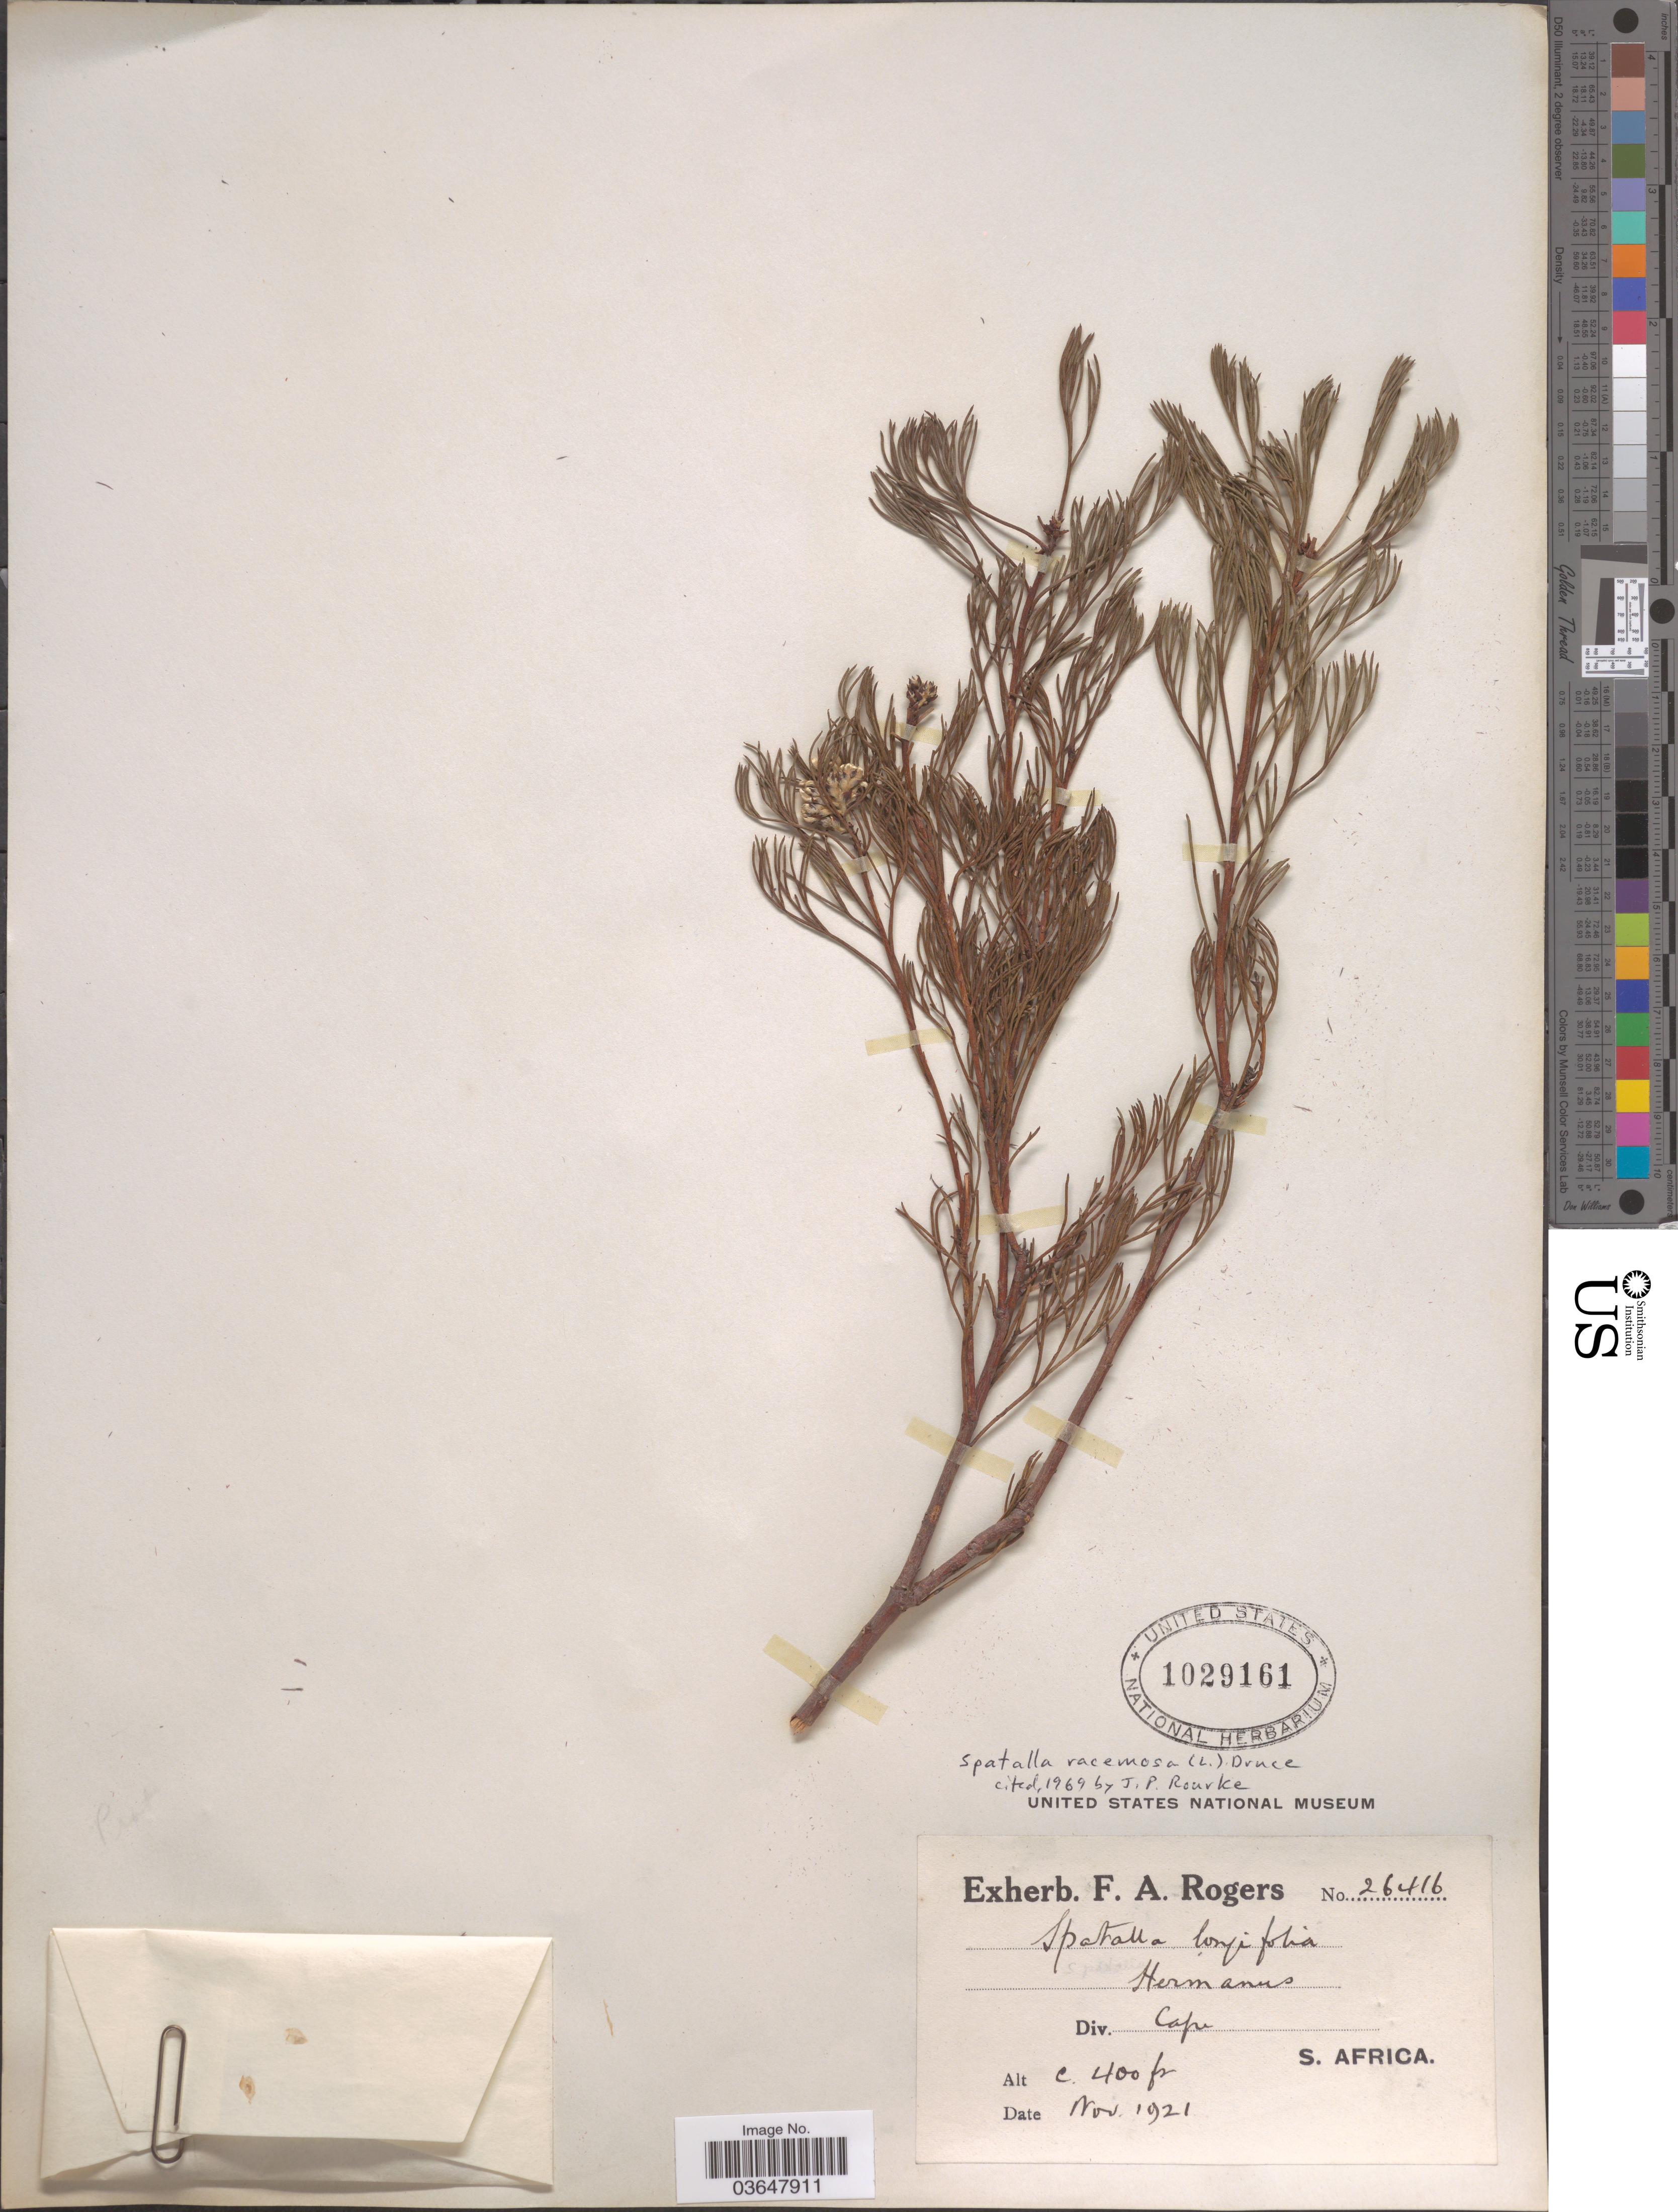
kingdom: Plantae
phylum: Tracheophyta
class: Magnoliopsida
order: Proteales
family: Proteaceae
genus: Spatalla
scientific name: Spatalla racemosa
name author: Druce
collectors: ex herb. F. A. Rogers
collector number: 26416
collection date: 1921-11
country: South Africa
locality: Hermanus. Div. Cape. S. Africa.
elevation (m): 122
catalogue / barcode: US 1029161